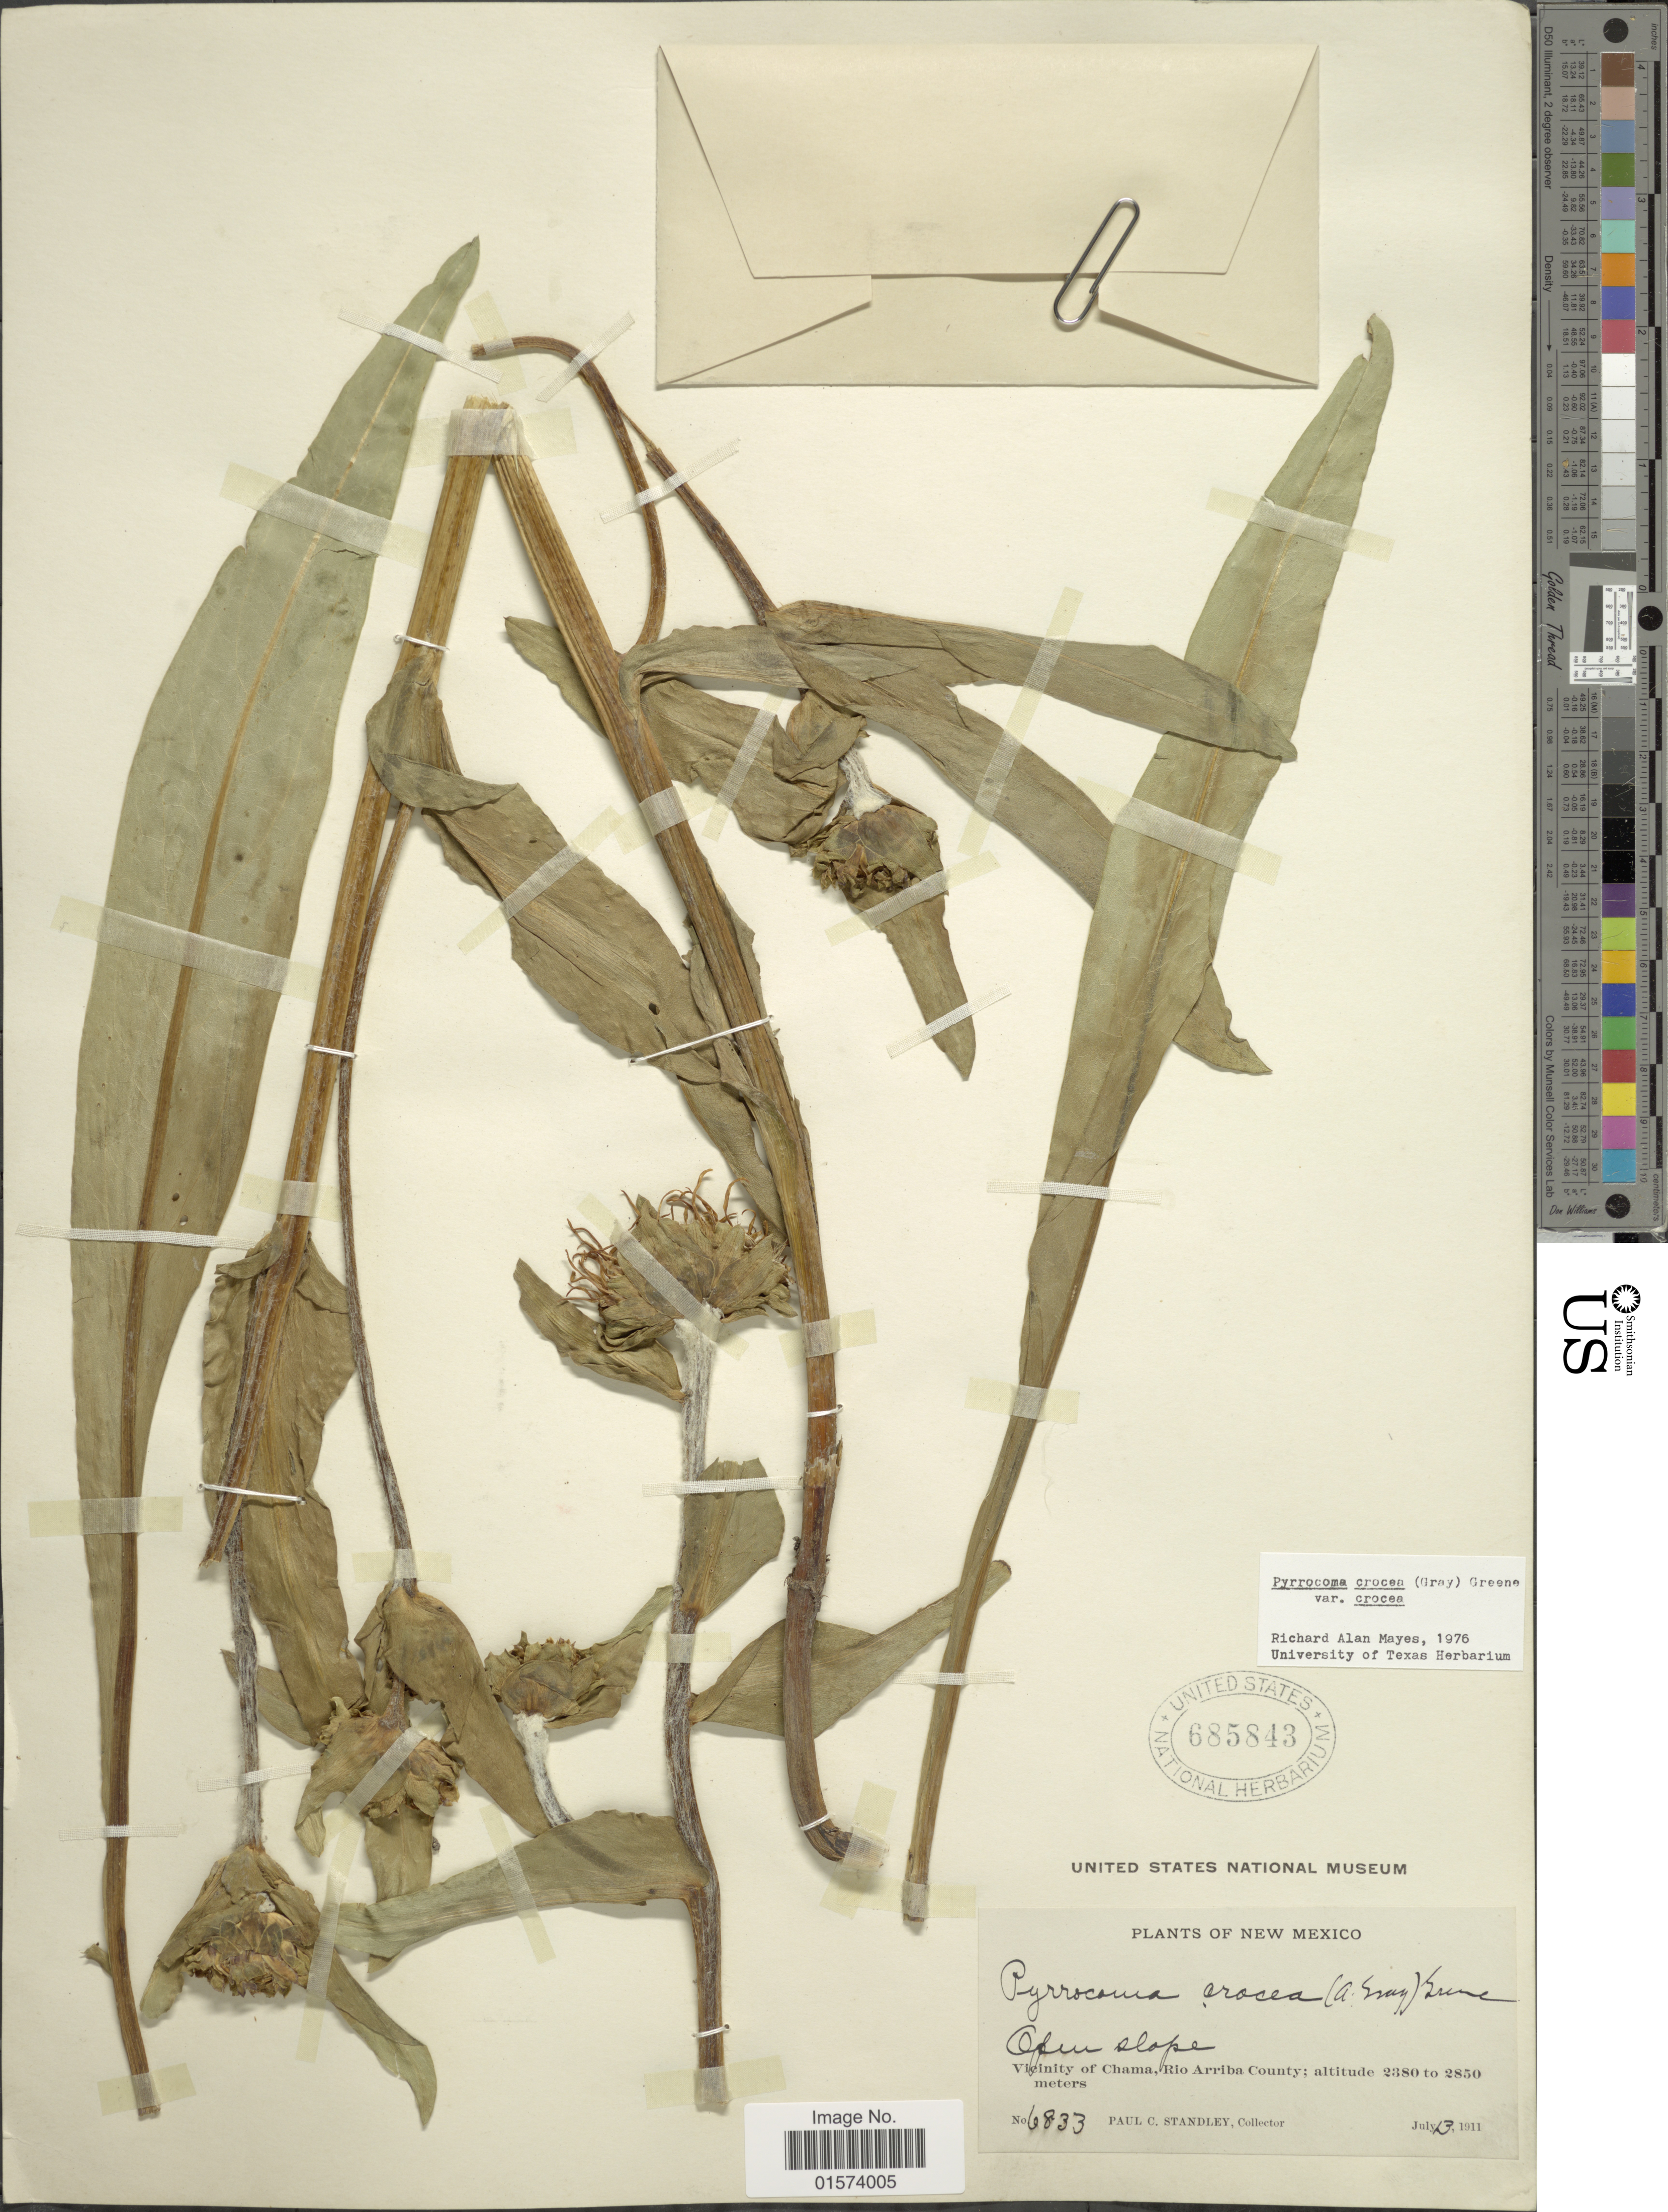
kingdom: Plantae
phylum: Tracheophyta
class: Magnoliopsida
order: Asterales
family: Asteraceae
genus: Pyrrocoma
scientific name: Pyrrocoma crocea var. crocea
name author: (A. Gray) Greene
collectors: P. C. Standley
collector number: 6833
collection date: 1911-07-13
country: United States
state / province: New Mexico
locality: Open slope, vicinity of Chama, Rio Arriba County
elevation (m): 2380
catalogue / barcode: US 685843